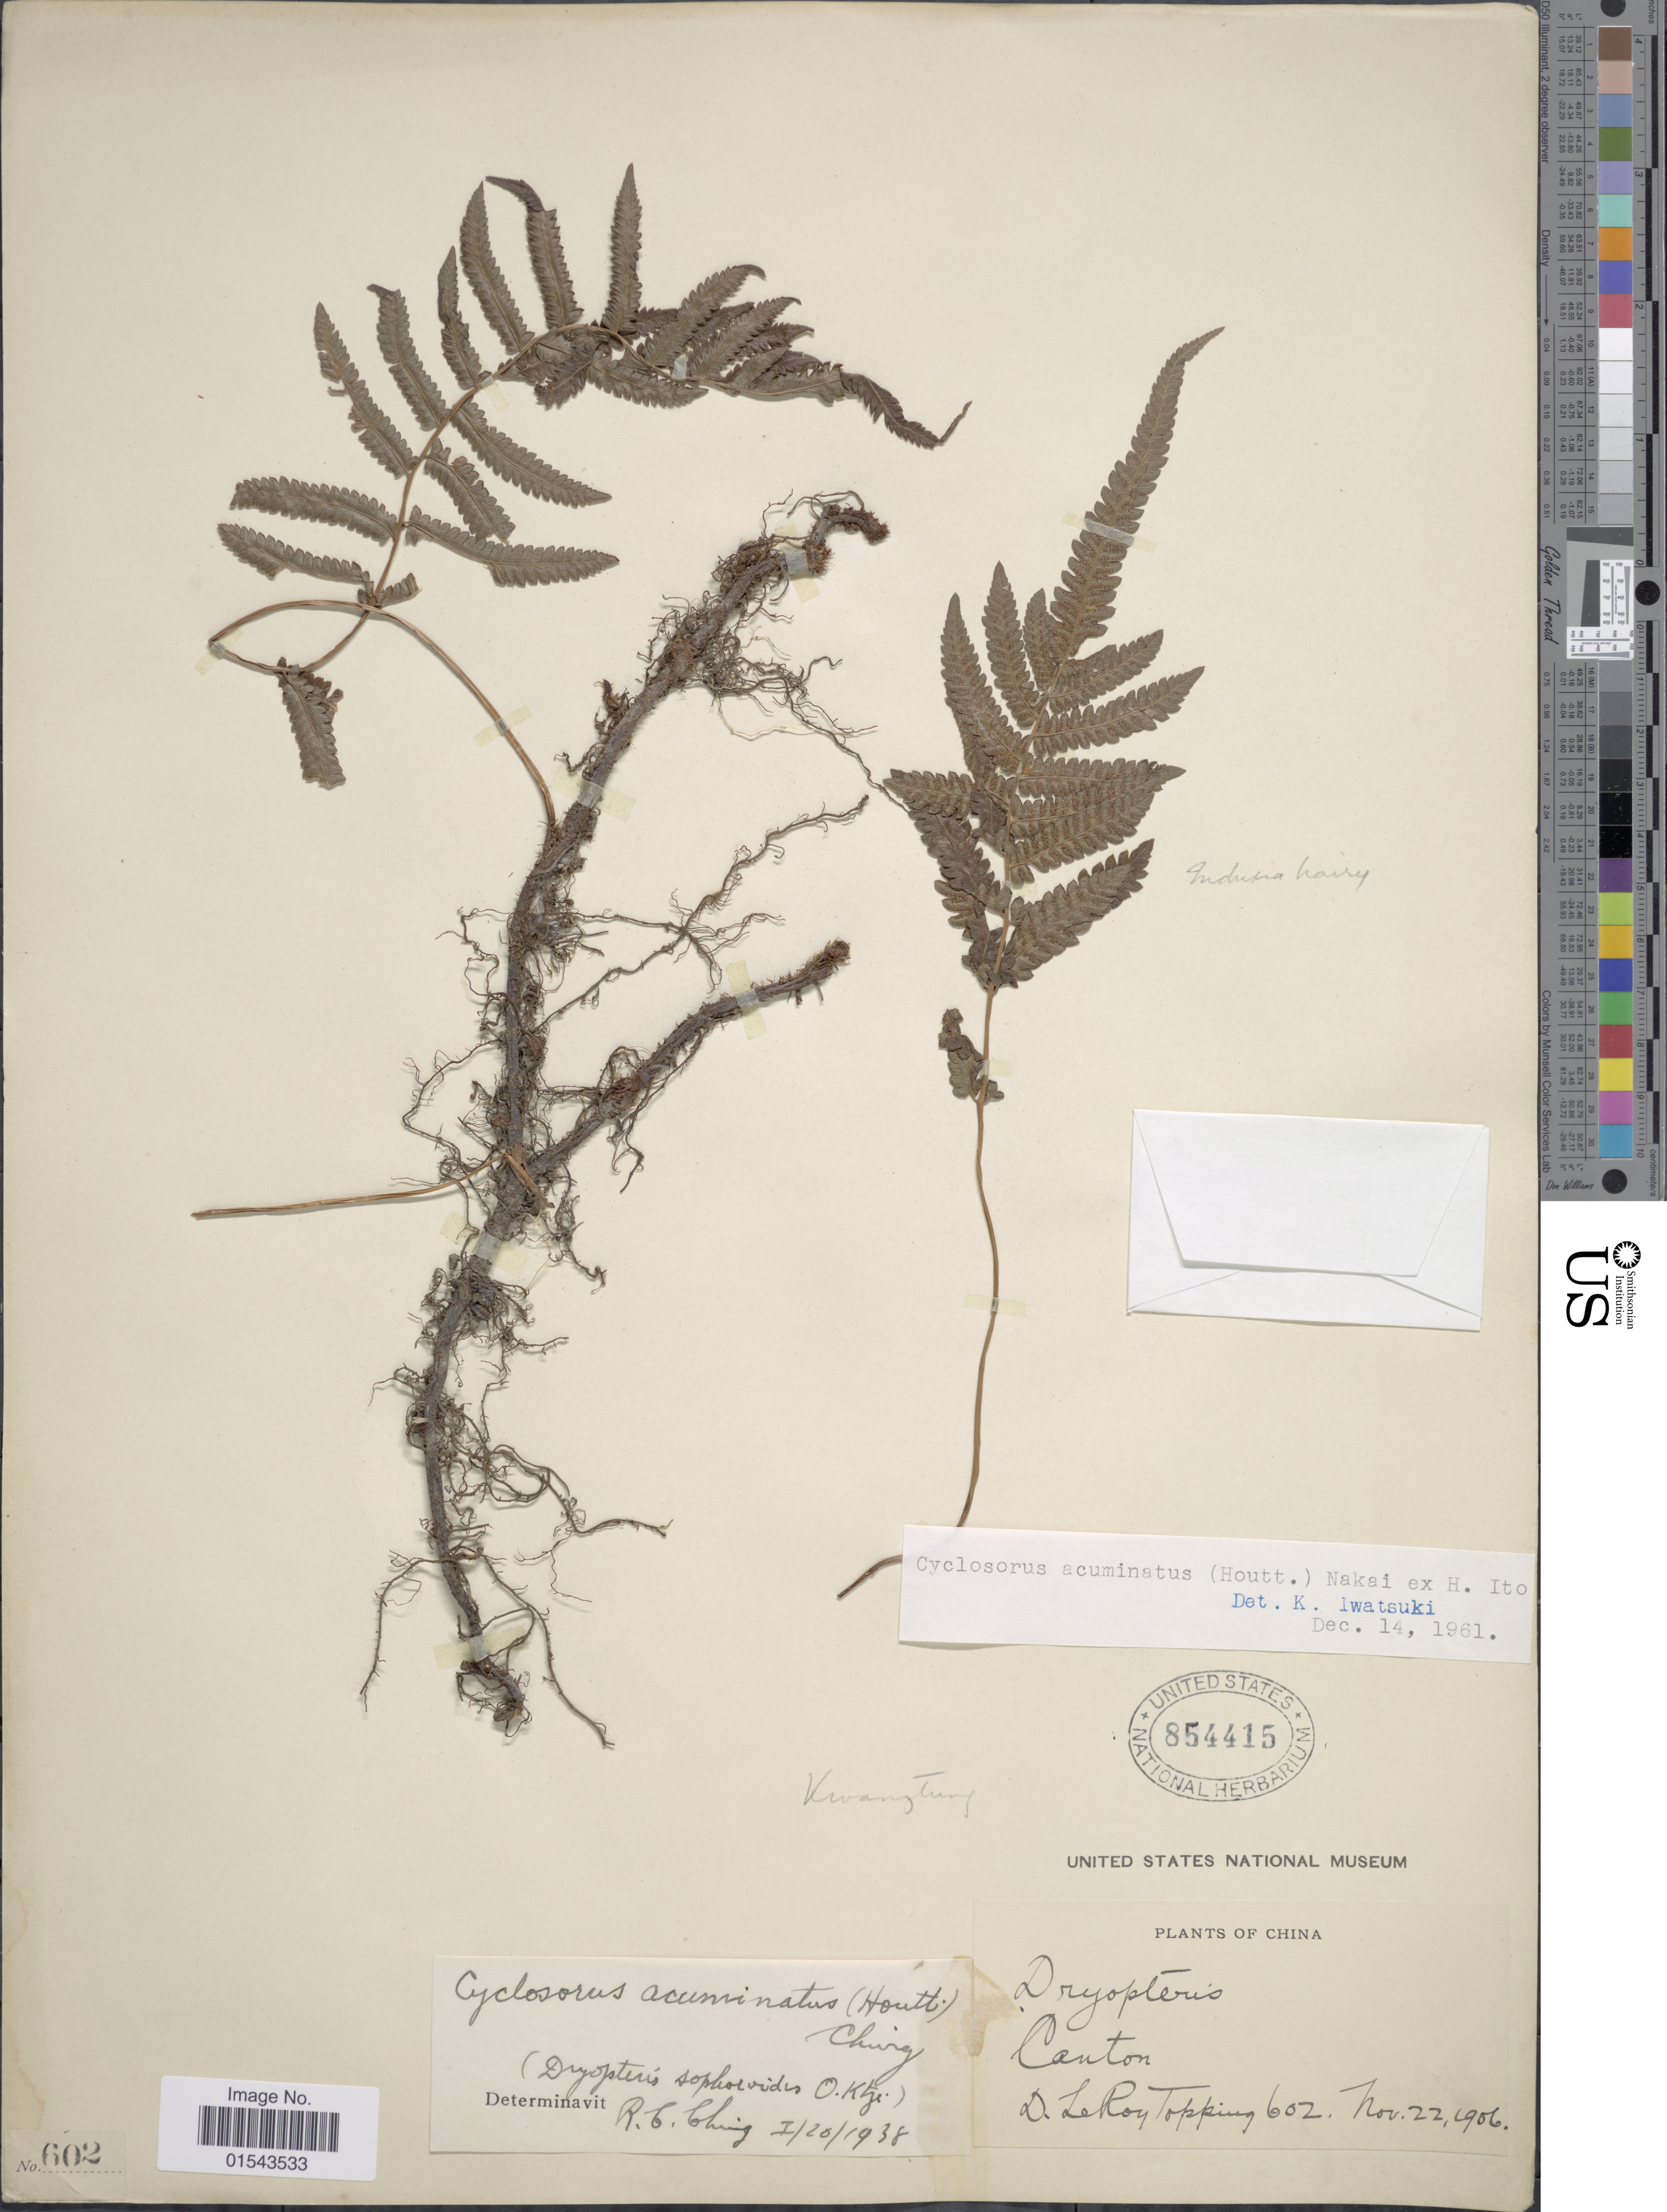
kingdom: Plantae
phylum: Tracheophyta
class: Polypodiopsida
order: Polypodiales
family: Thelypteridaceae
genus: Christella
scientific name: Christella acuminata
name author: (Houtt.) H. Lév.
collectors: D. L. Topping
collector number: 602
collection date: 1906-11-22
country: China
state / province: Guangdong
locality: Canton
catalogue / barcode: US 854415